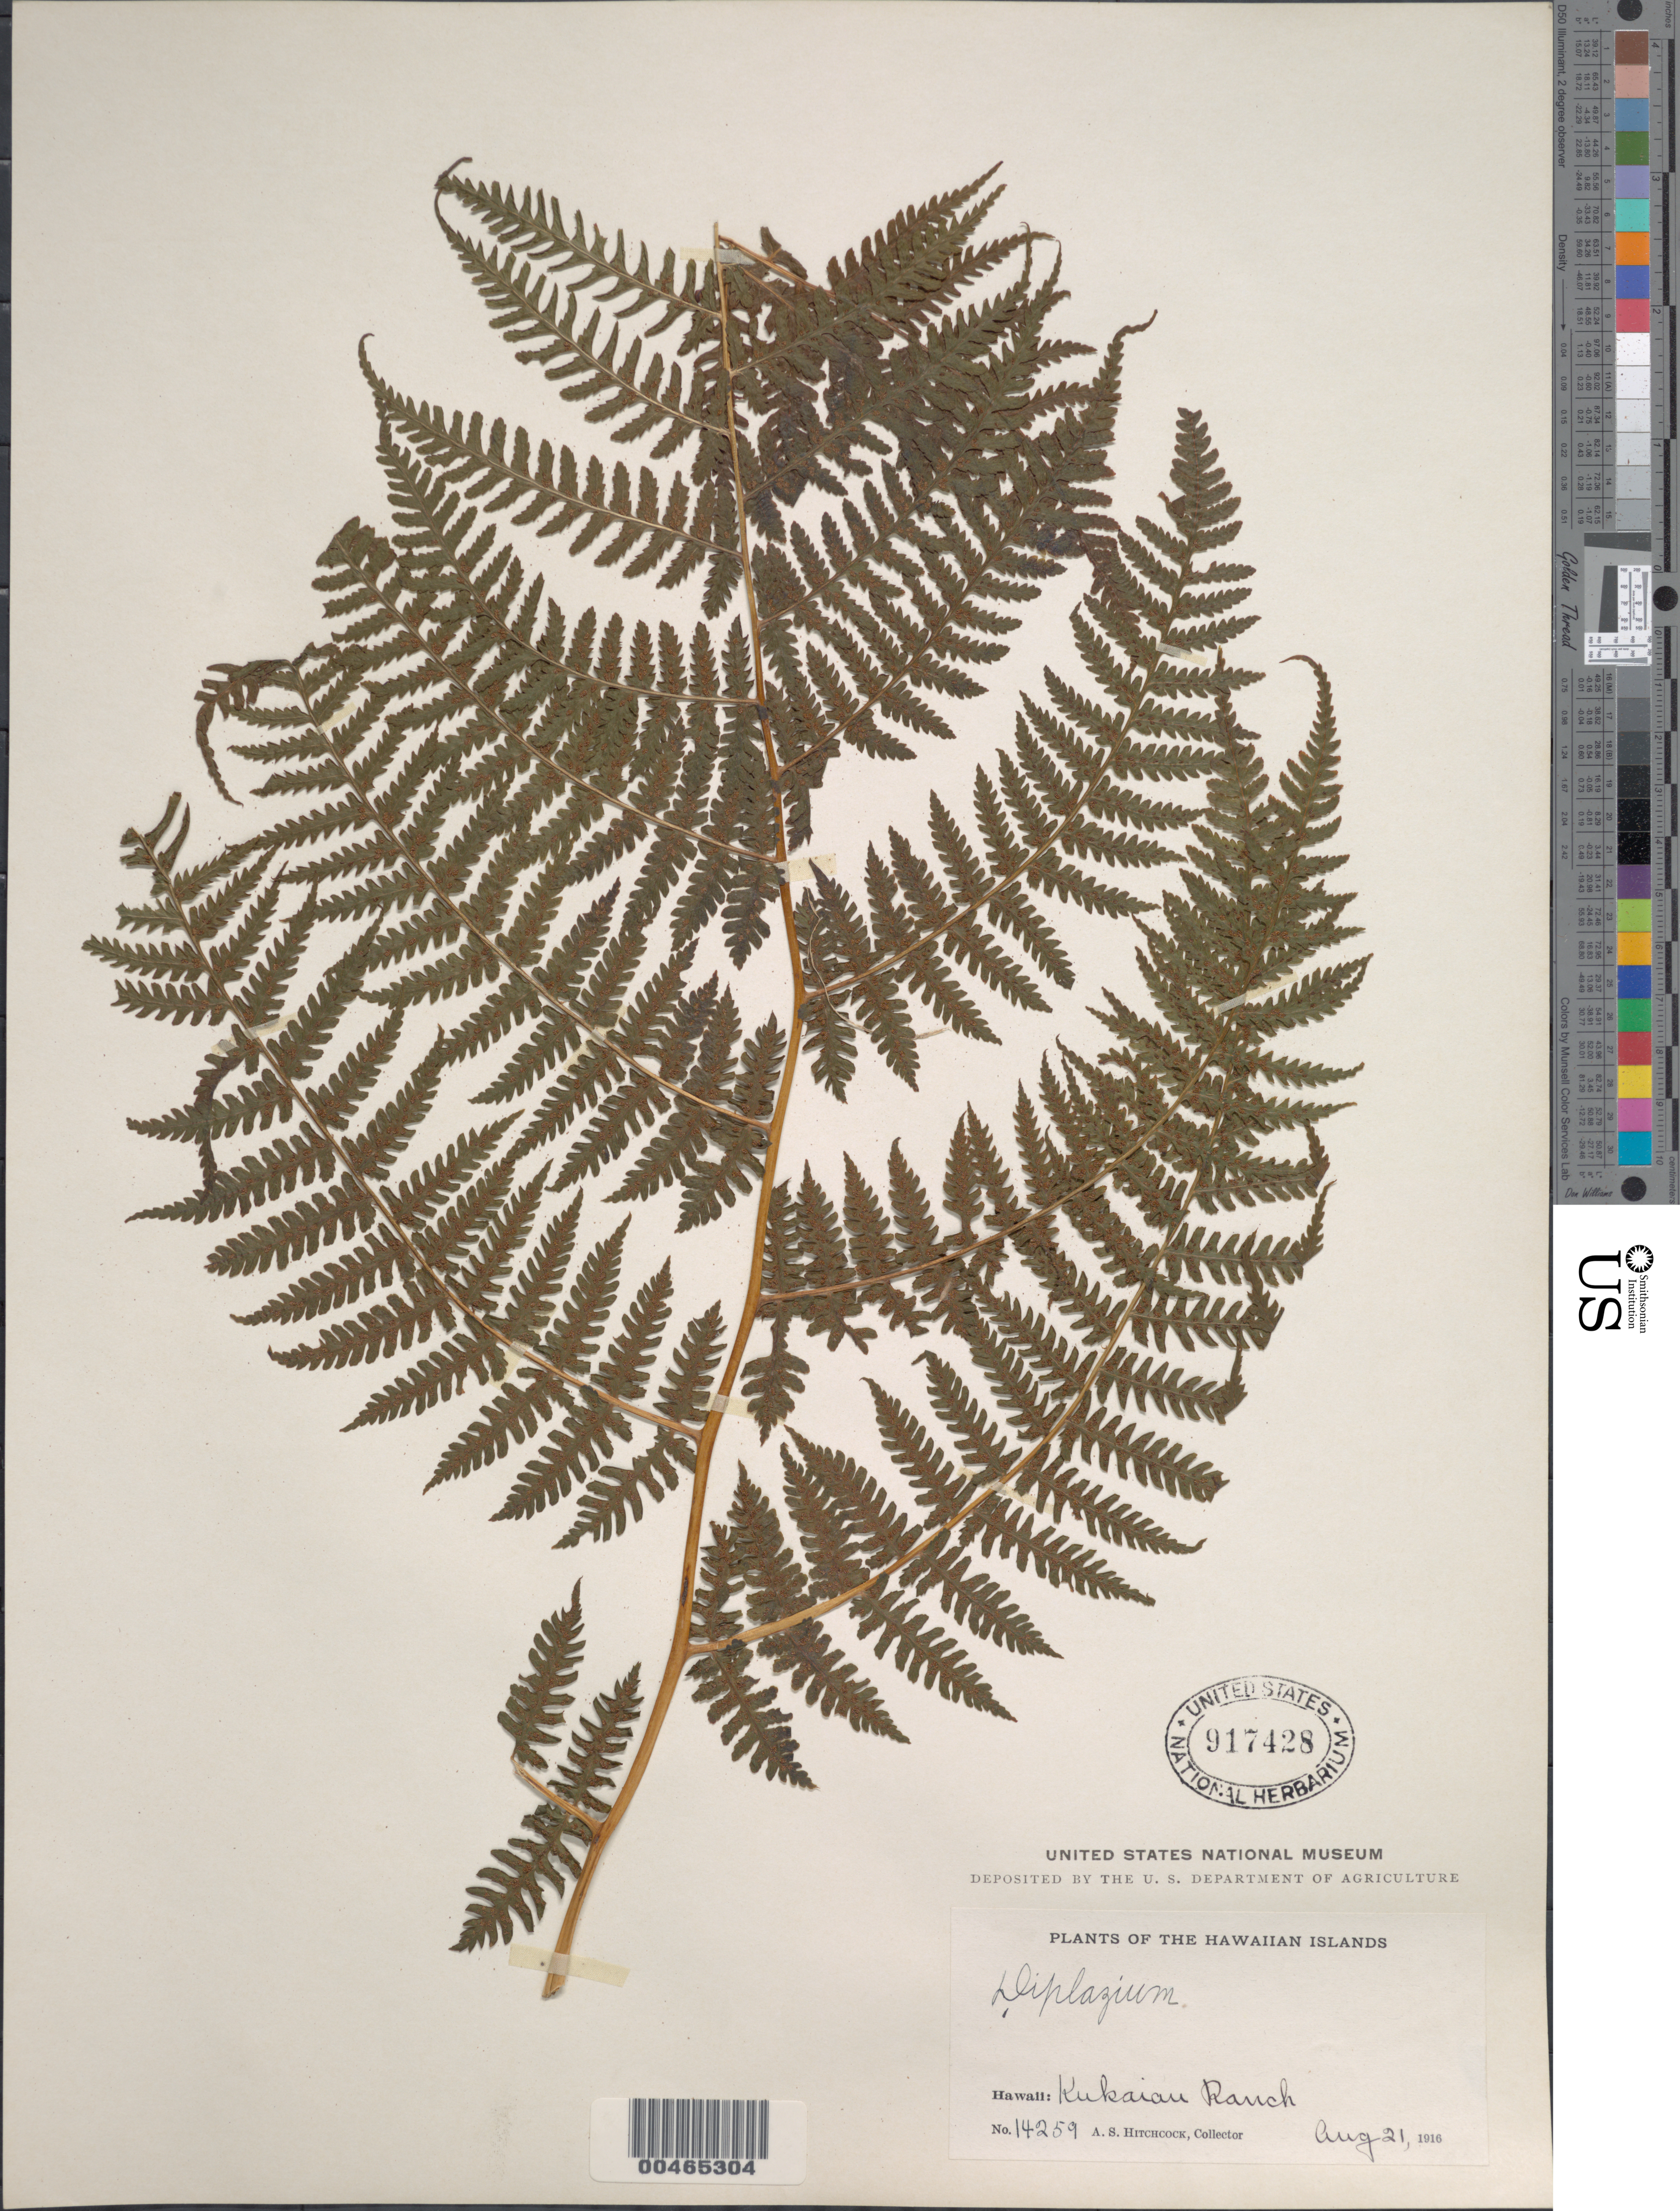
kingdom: Plantae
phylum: Tracheophyta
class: Polypodiopsida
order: Polypodiales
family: Athyriaceae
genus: Diplazium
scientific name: Diplazium sandwichianum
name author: (C. Presl) Diels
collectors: A. S. Hitchcock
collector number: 14259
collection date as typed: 21 Aug 1916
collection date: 1916-08-21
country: United States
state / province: Hawaii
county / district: Hawaii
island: Hawaii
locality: Kukaiau Ranch.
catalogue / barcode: US 917428